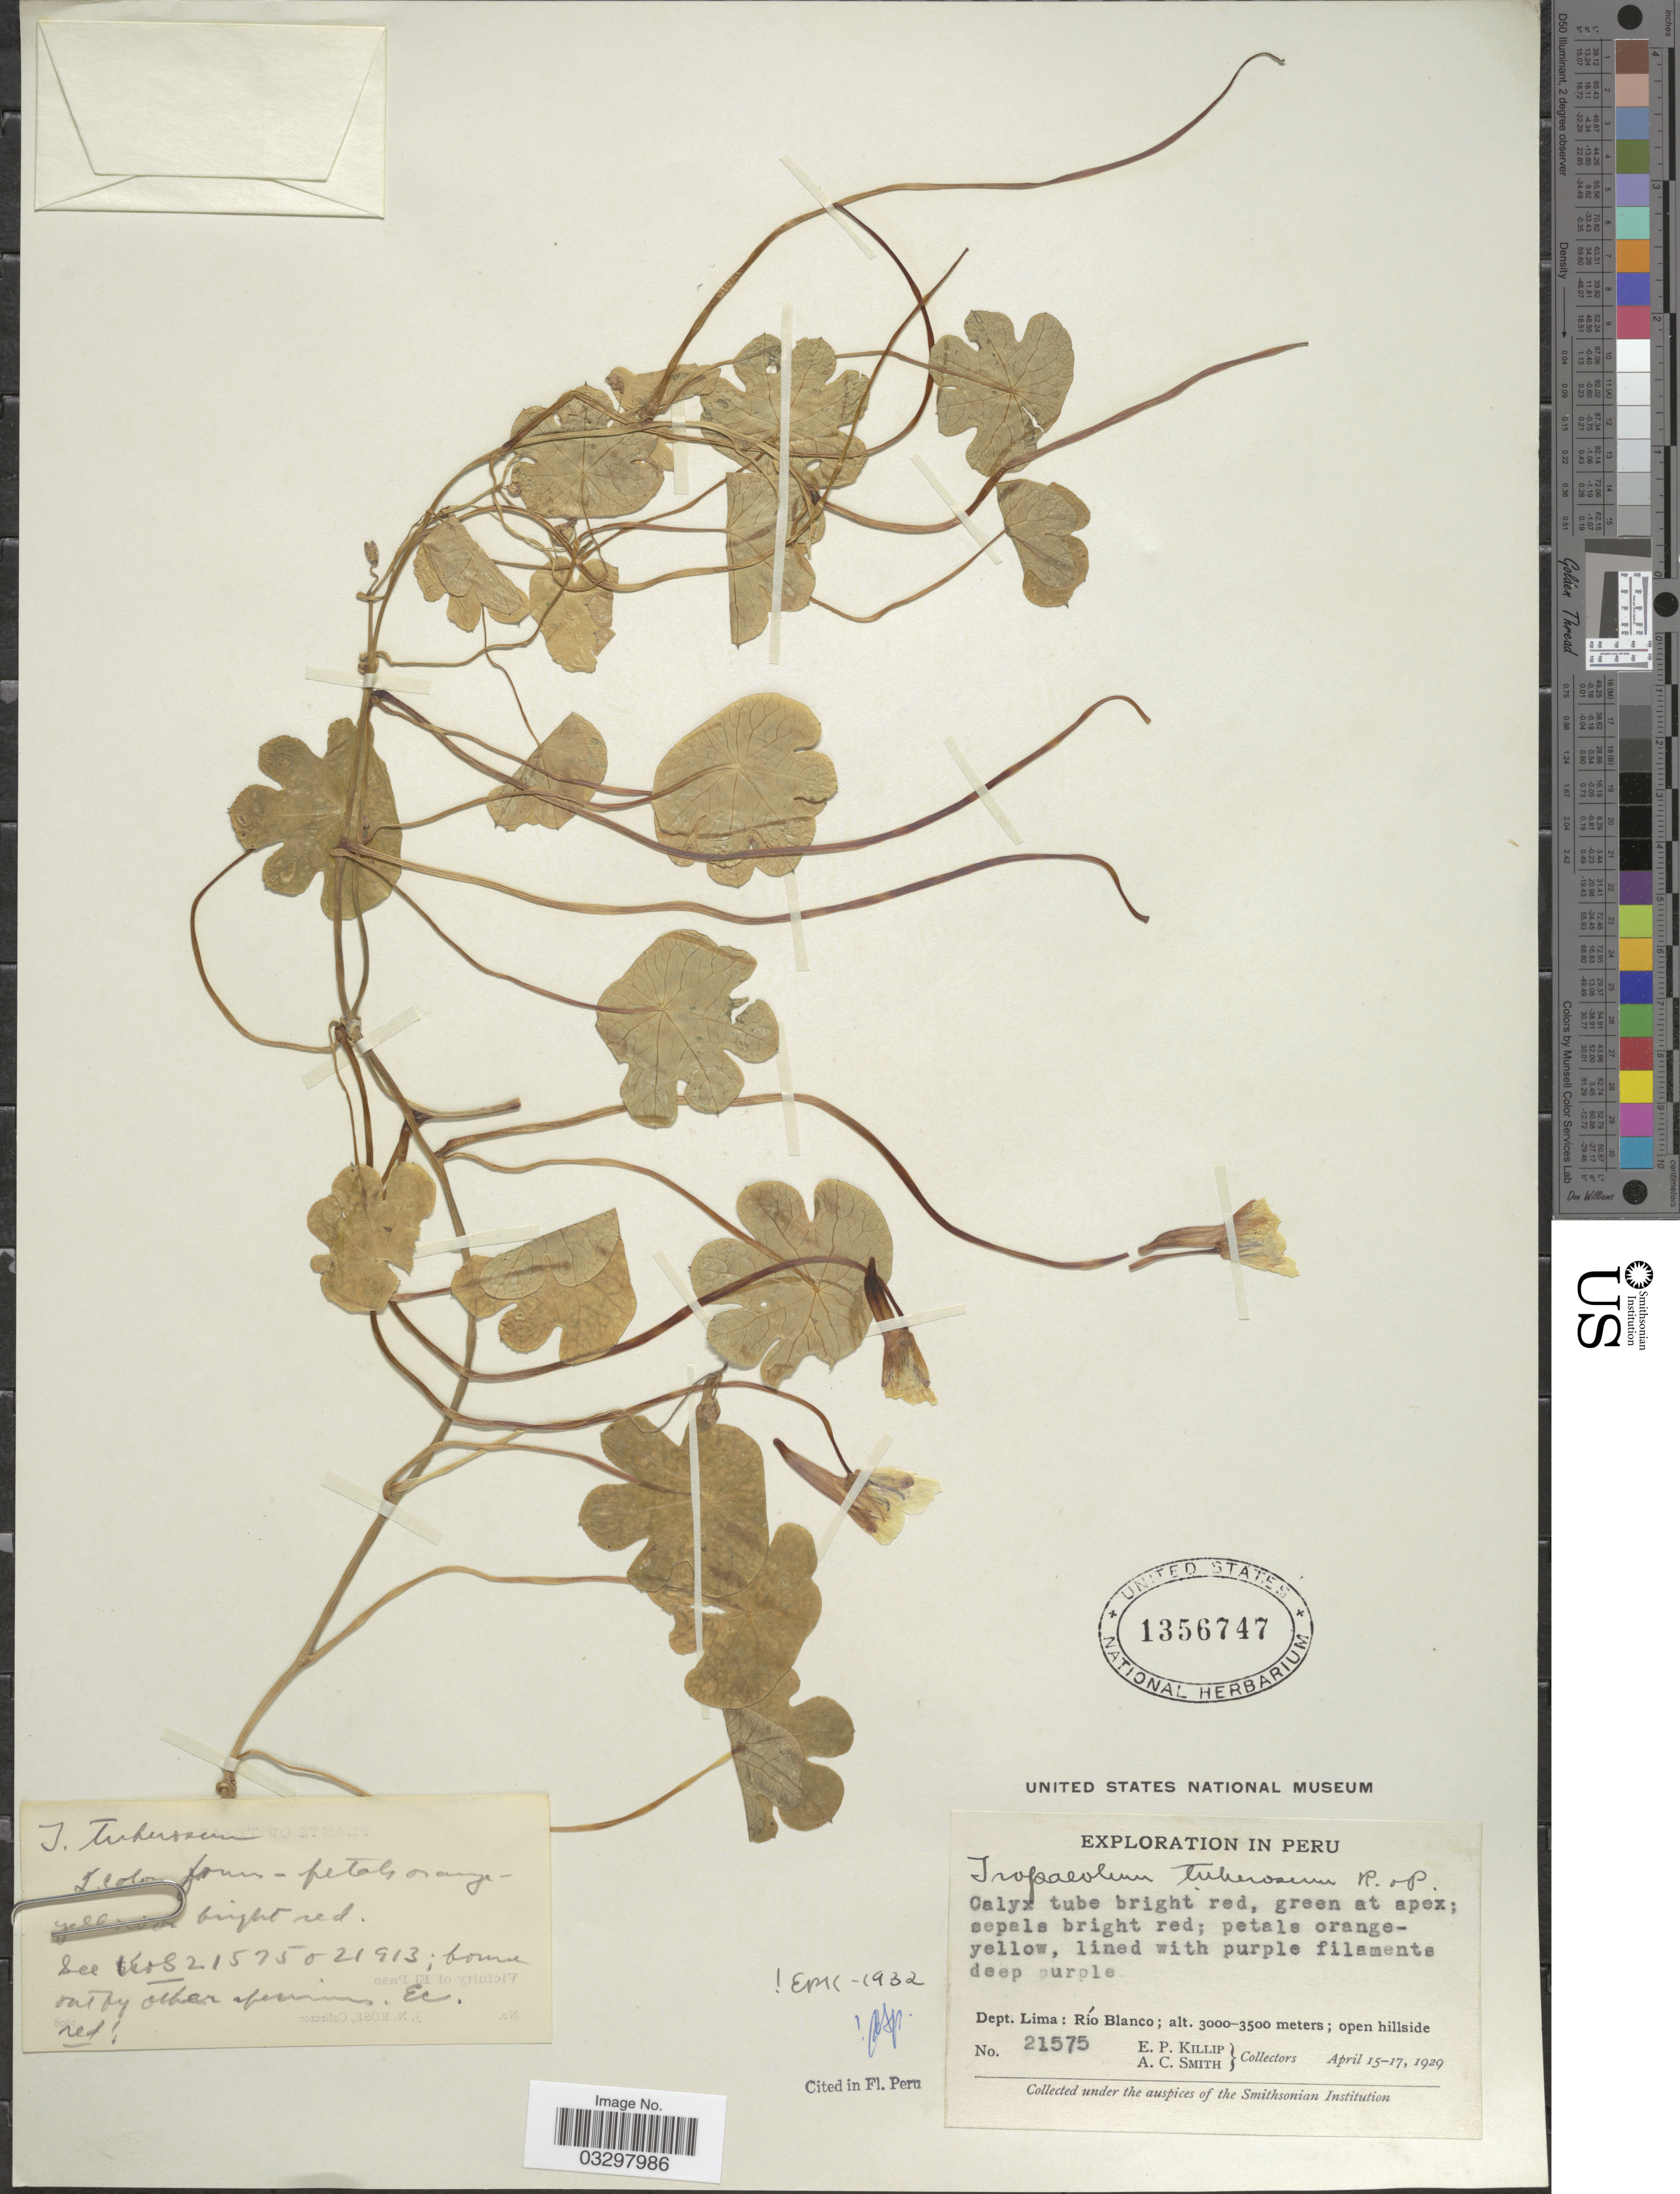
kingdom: Plantae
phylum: Tracheophyta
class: Magnoliopsida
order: Brassicales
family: Tropaeolaceae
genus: Tropaeolum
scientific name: Tropaeolum tuberosum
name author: Ruiz & Pav.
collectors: E. P. Killip & A. C. Smith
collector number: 21575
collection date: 1929-04-15/1929-04-17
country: Peru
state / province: Lima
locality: Dept. Lima: Río Blanco.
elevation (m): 3000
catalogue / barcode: US 1356747